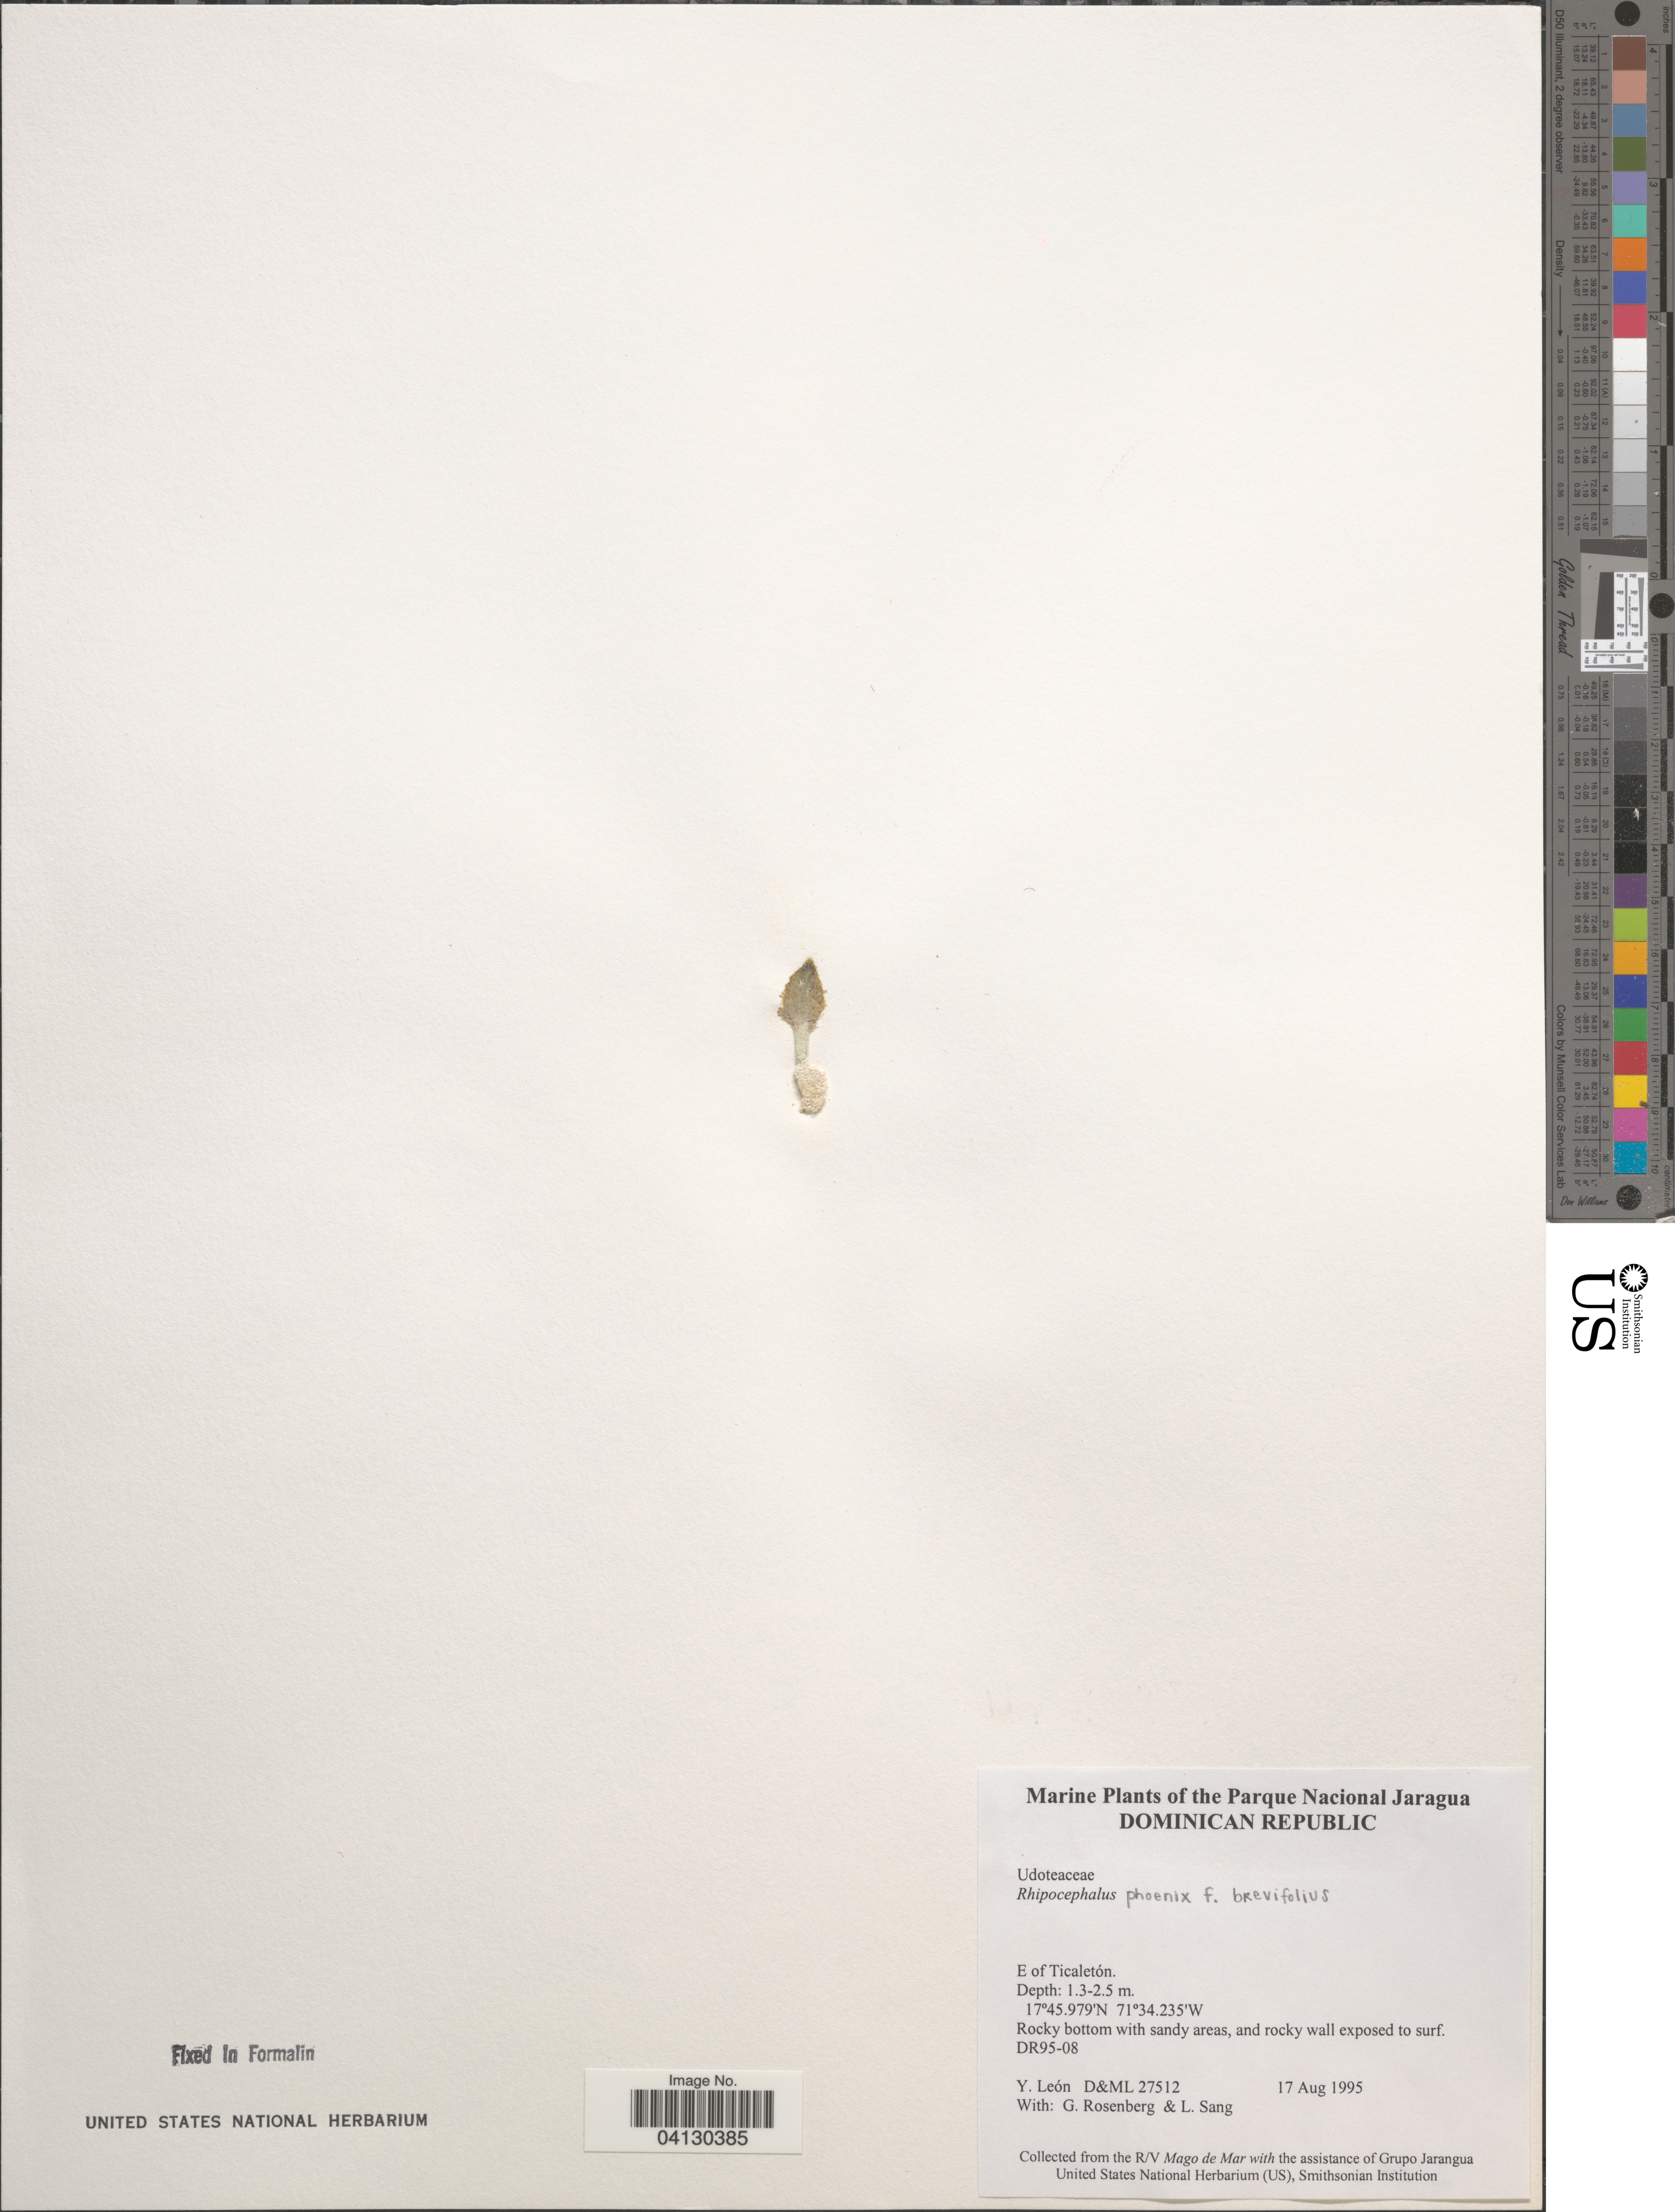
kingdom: Plantae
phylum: Chlorophyta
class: Ulvophyceae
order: Bryopsidales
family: Udoteaceae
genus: Rhipocephalus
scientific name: Rhipocephalus phoenix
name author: (J. Ellis & Sol.) Kütz.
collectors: Y. León, G. Rosenberg & L. Sang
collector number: D&ML27512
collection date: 1995-08-17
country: Dominica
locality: The Parque Nacional Jaragua. E of Ticaletón. DR95-08.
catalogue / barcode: US 328905